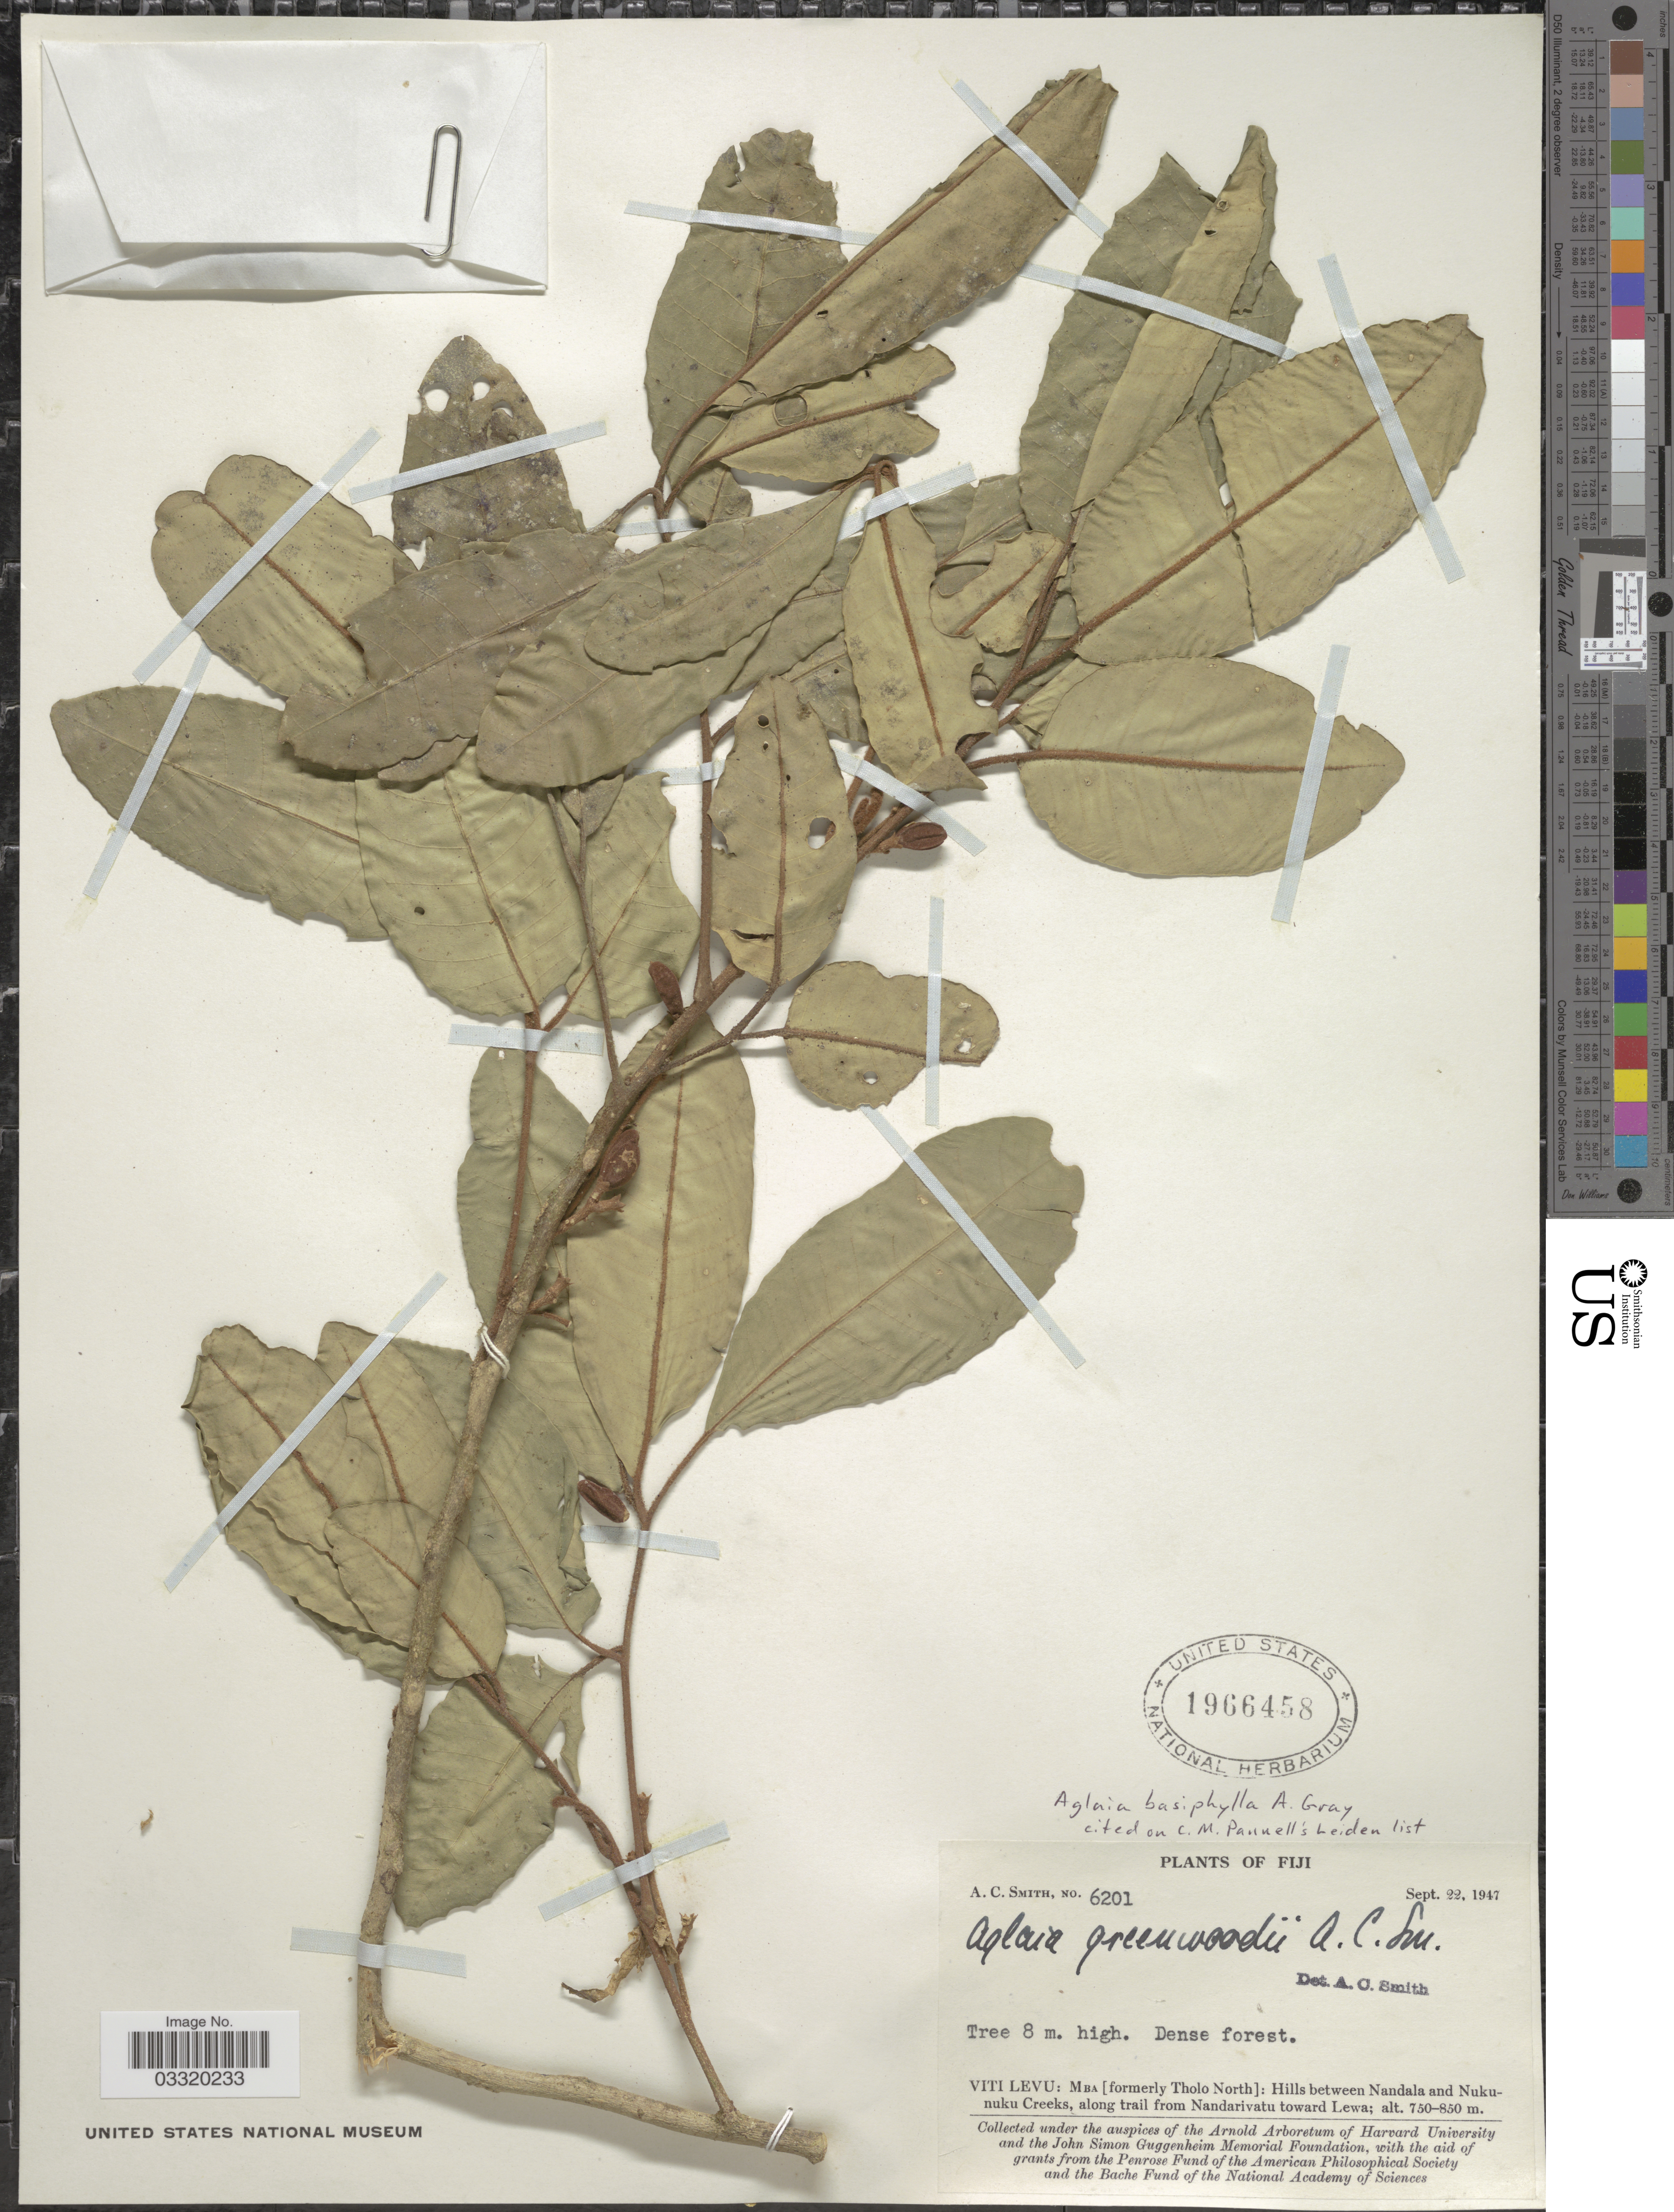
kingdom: Plantae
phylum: Tracheophyta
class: Magnoliopsida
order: Sapindales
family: Meliaceae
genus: Aglaia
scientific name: Aglaia basiphylla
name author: A. Gray in Wilkes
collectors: A. C. Smith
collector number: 6201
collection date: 1947-09-22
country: Fiji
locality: Viti Levu: Mba [formerly Tholo North]: Hills between Nandala and Nukunuku Creeks, along trail from Nandarivatu toward Lewa.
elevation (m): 750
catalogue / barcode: US 1966458